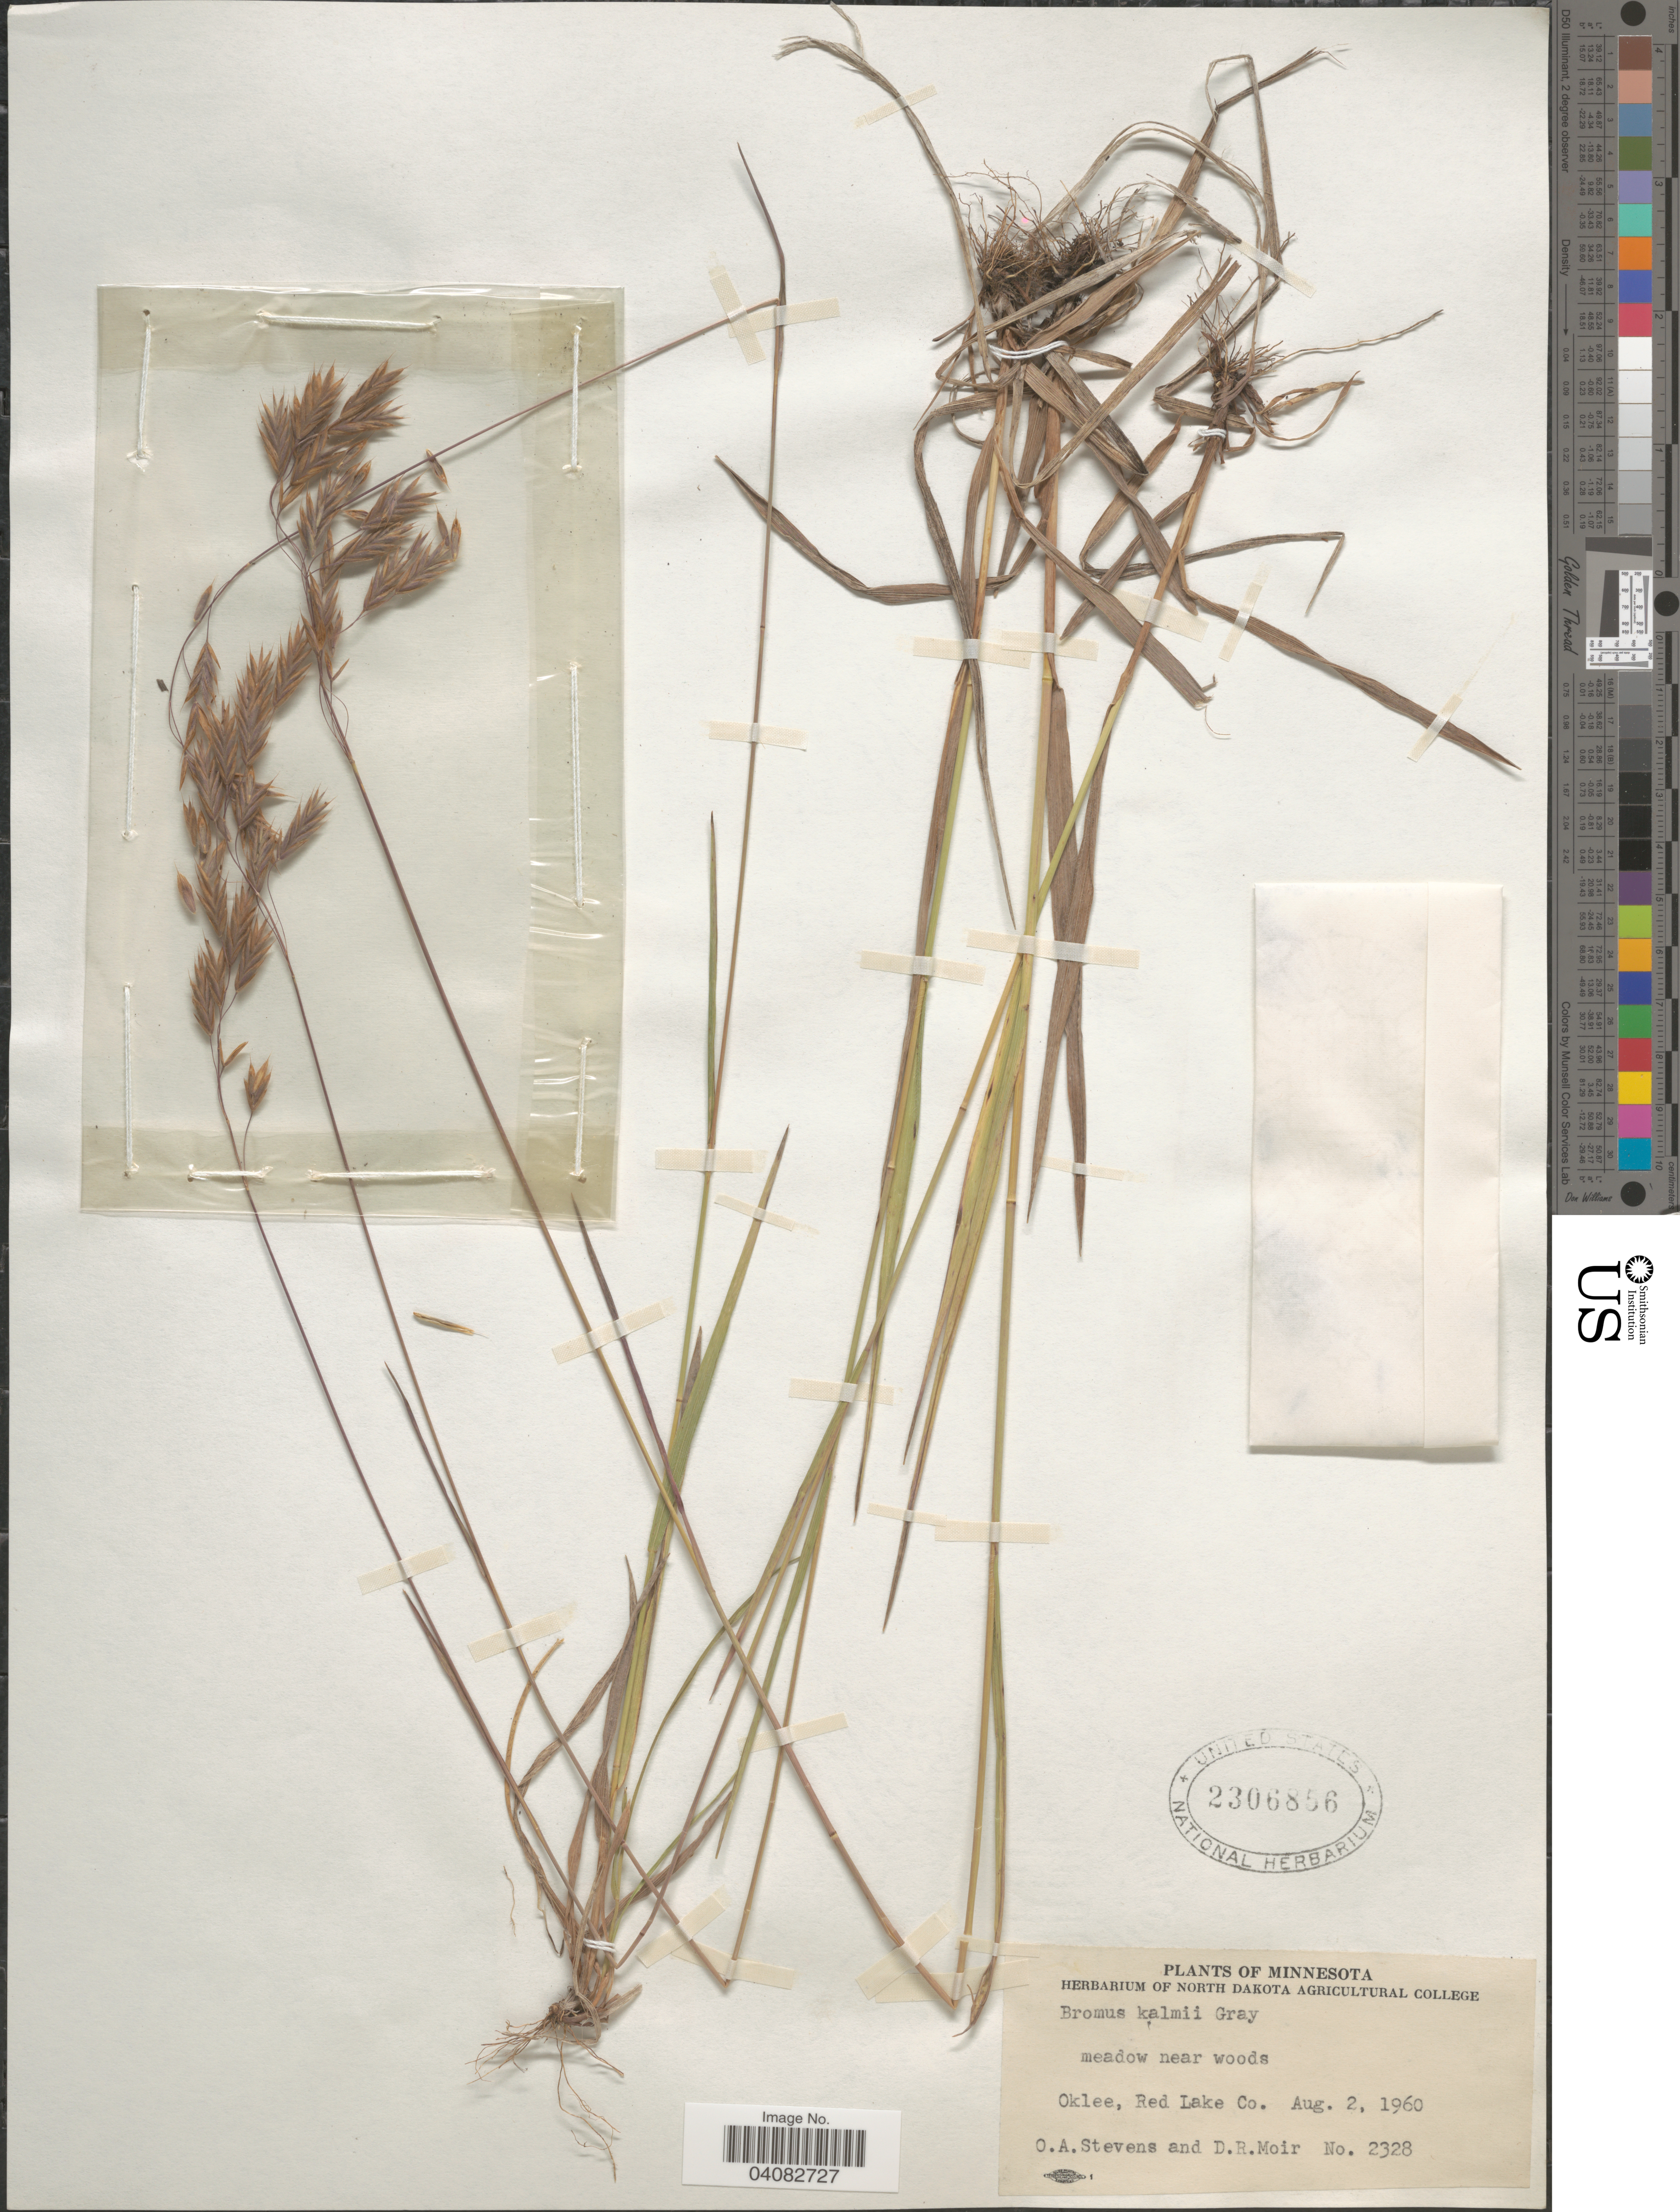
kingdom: Plantae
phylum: Tracheophyta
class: Liliopsida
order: Poales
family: Poaceae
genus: Bromus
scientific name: Bromus kalmii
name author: A. Gray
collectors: O. A. Stevens & D. Moir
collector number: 2328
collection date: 1960-08-02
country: United States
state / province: Minnesota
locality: Meadow near woods. Oklee, Red Lake Co.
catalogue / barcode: US 2306856